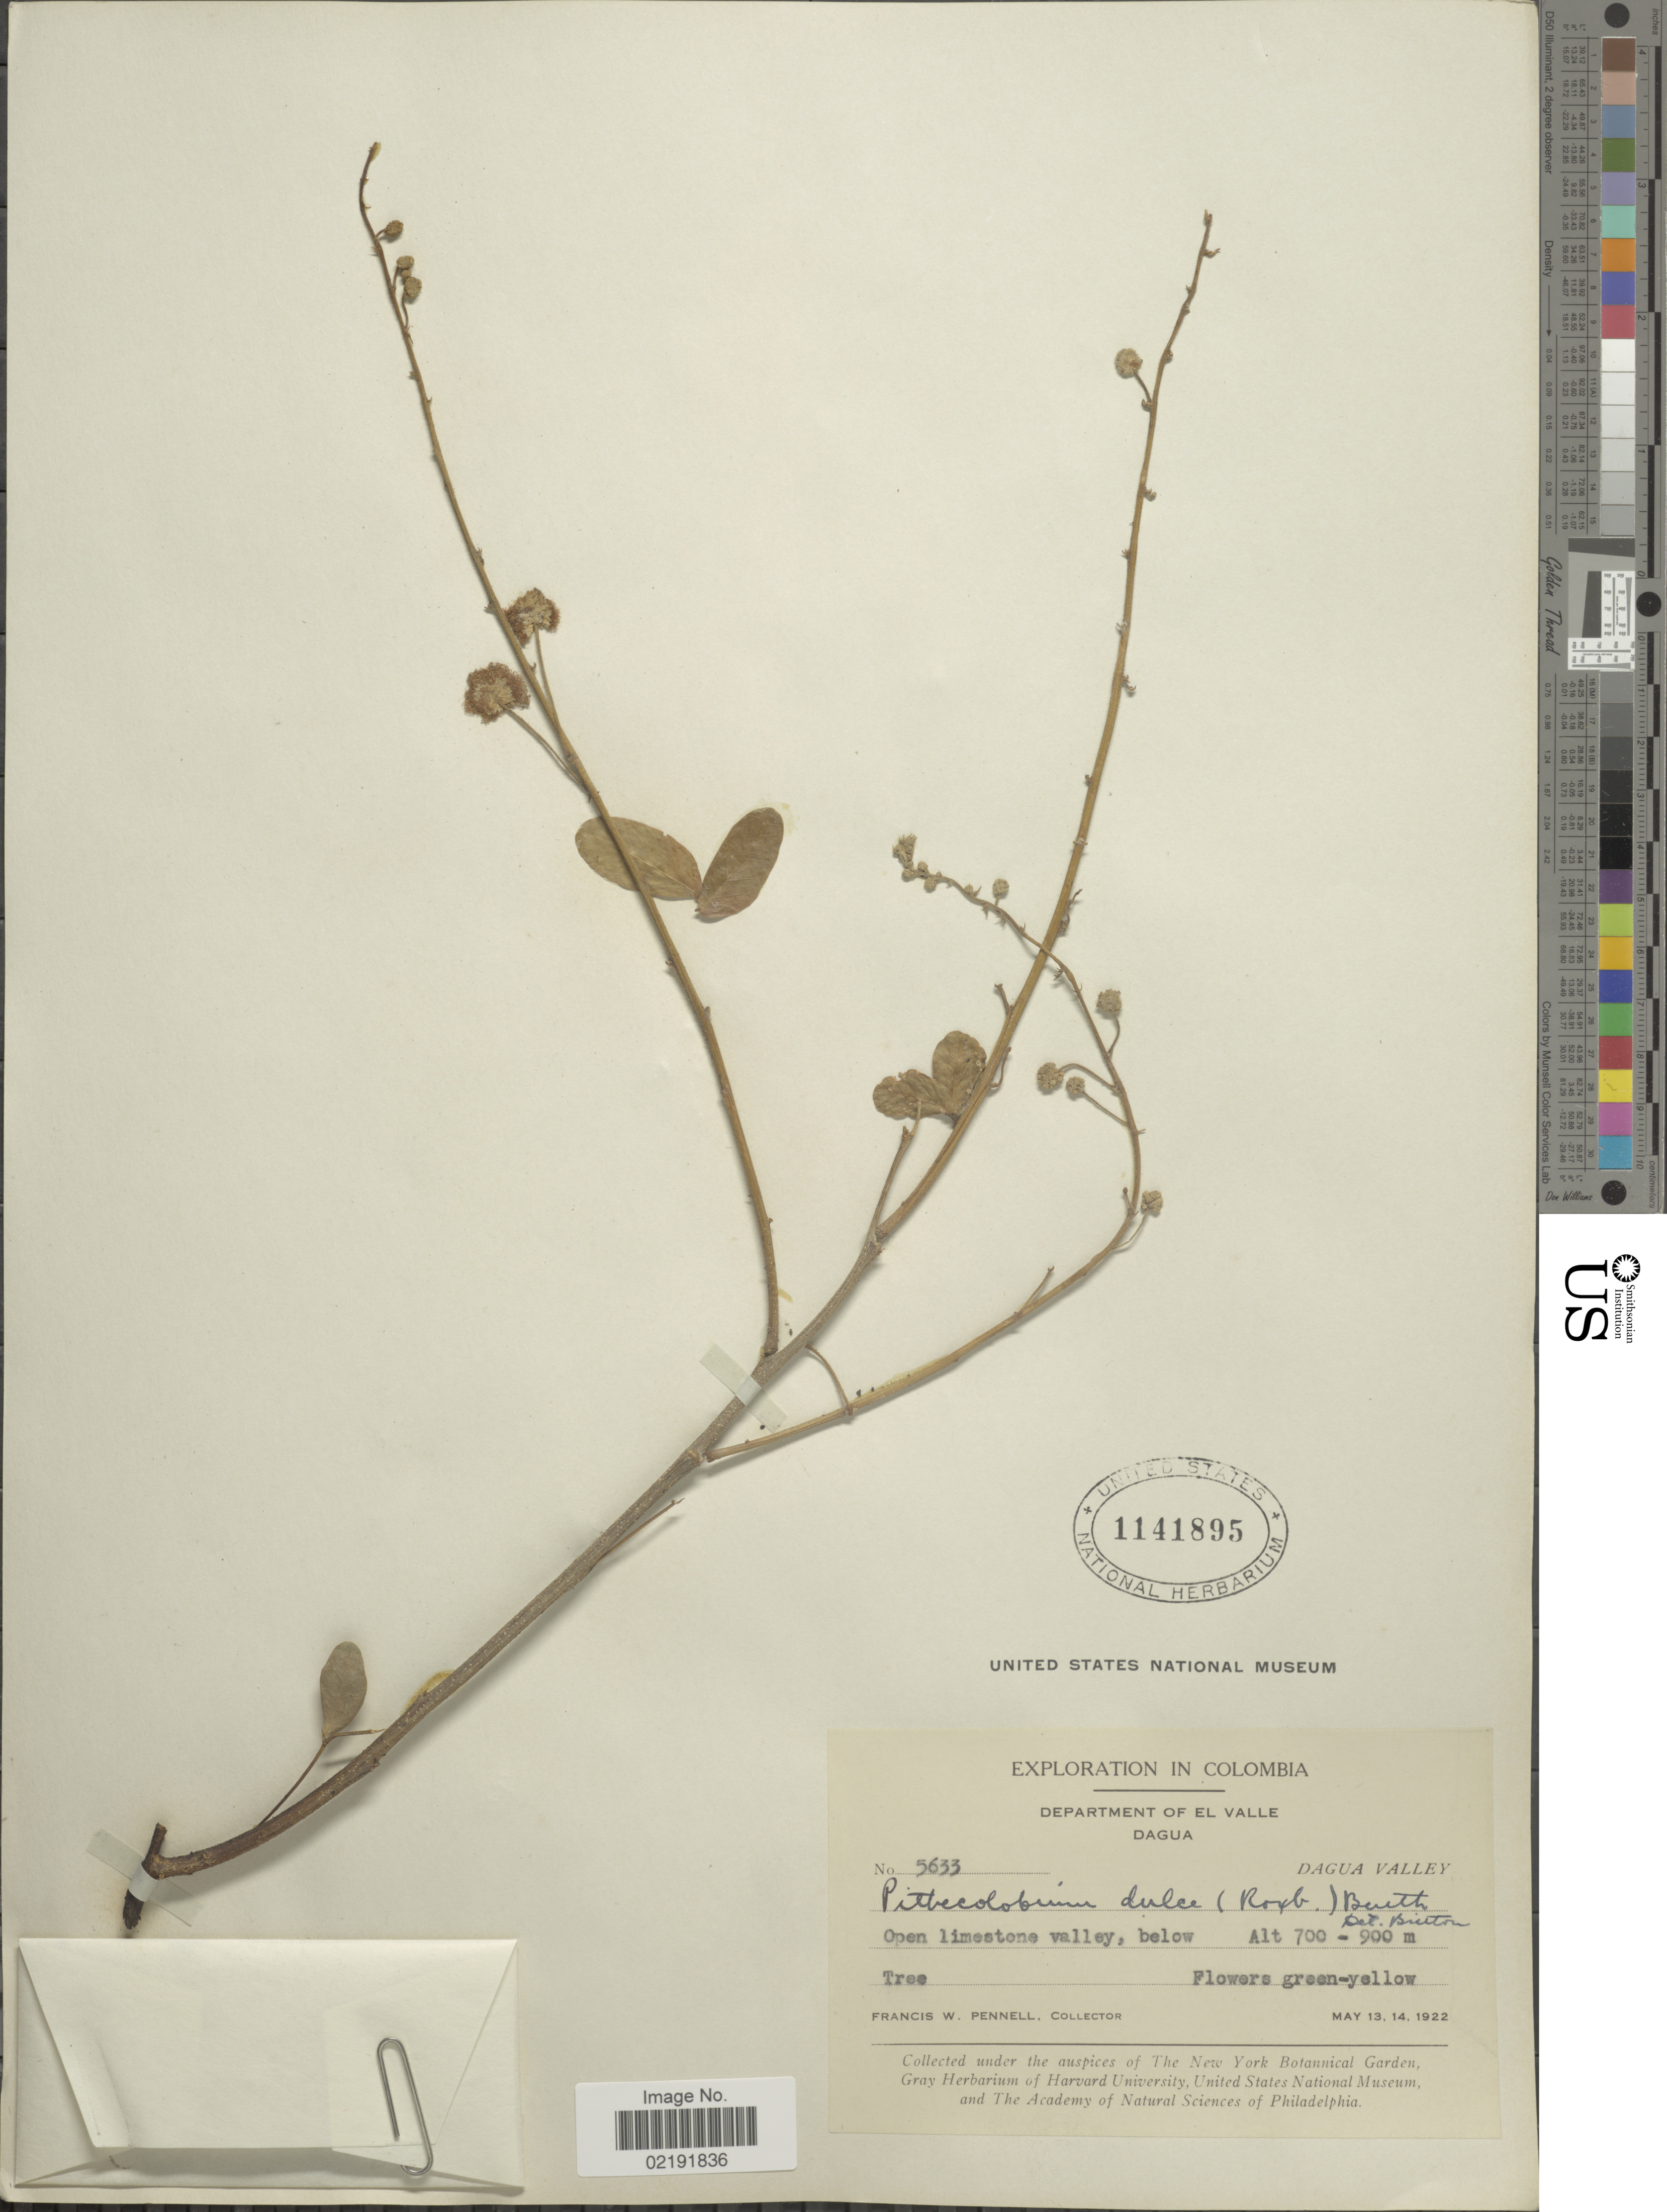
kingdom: Plantae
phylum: Tracheophyta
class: Magnoliopsida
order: Fabales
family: Fabaceae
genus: Pithecellobium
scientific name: Pithecellobium dulce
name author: (Roxb.) Benth.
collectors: F. W. Pennell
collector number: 5633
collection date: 1922-05-13/1922-05-14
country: Colombia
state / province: Valle del Cauca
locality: Department of El Valle. Dagua. Dagua Valley. Open limestone valley, below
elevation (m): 700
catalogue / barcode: US 1141895